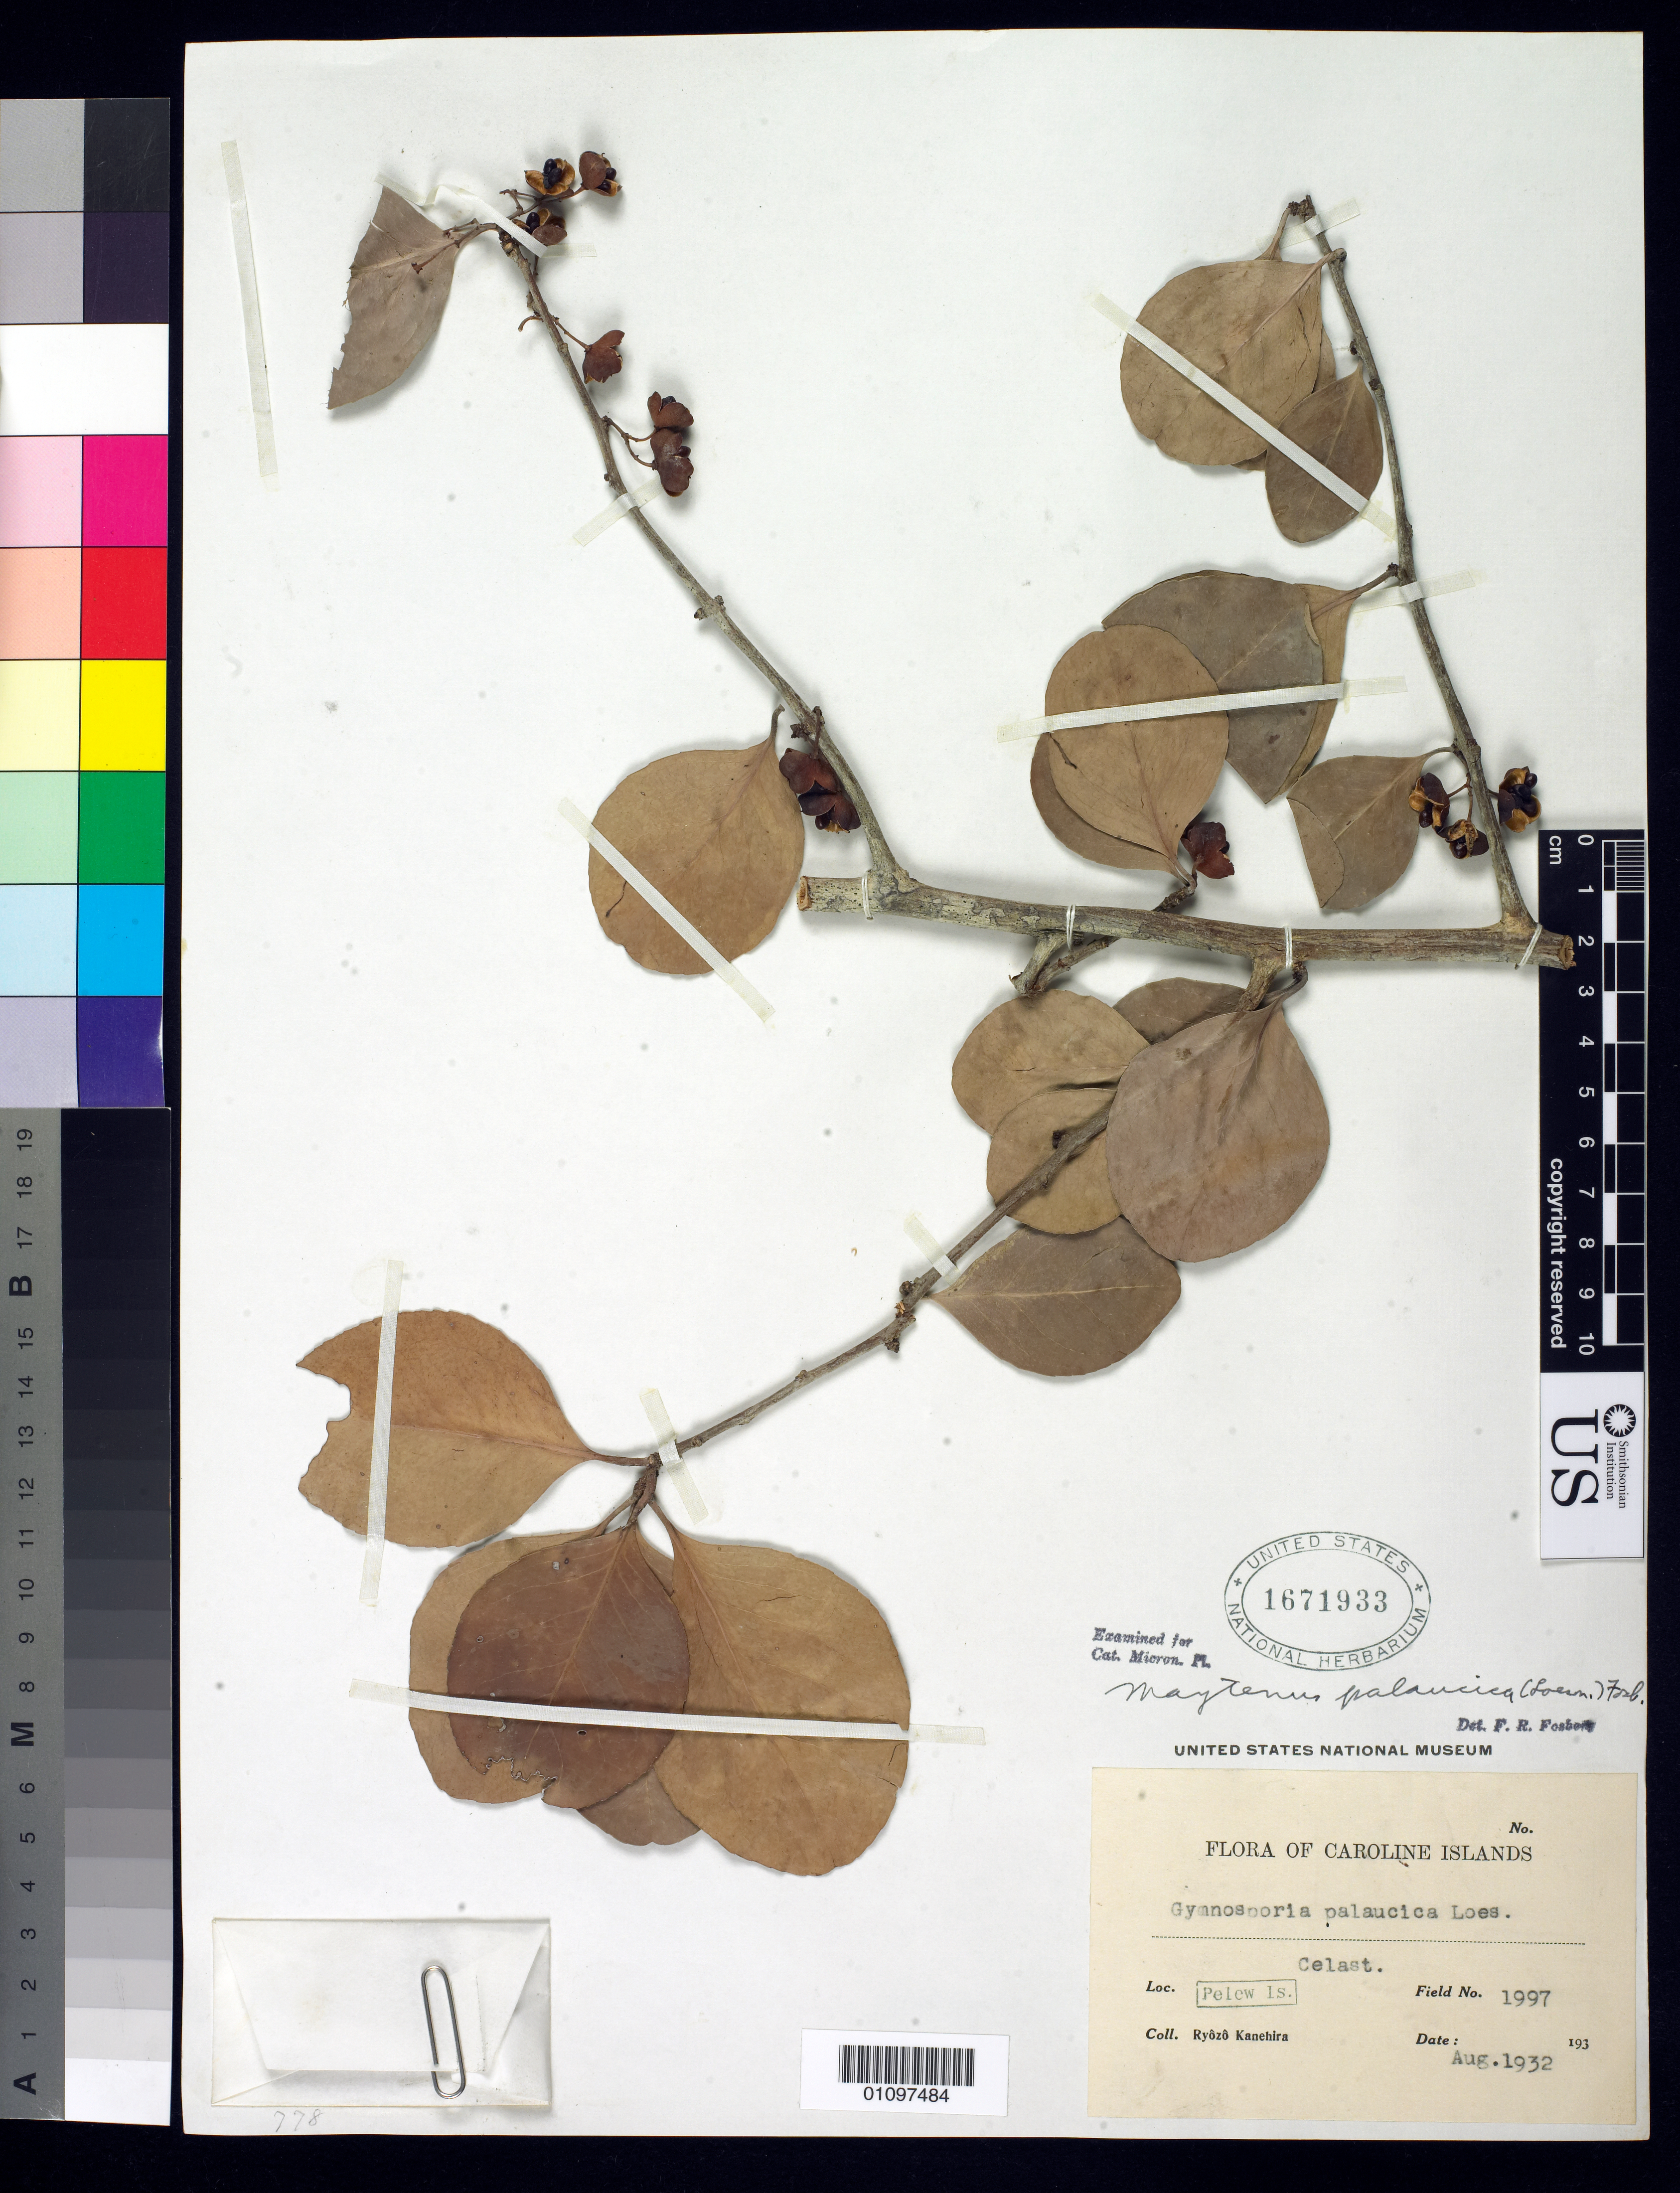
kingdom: Plantae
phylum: Tracheophyta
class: Magnoliopsida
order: Celastrales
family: Celastraceae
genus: Gymnosporia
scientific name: Gymnosporia palauica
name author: Loes.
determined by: Wagner, W. L., (BOT), Smithsonian Institution - National Museum of Natural History (UNITED STATES)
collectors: R. Kanehira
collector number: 1997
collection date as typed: Aug 1932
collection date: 1932-08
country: Palau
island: Belau [Palau] Is.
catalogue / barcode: US 1671933